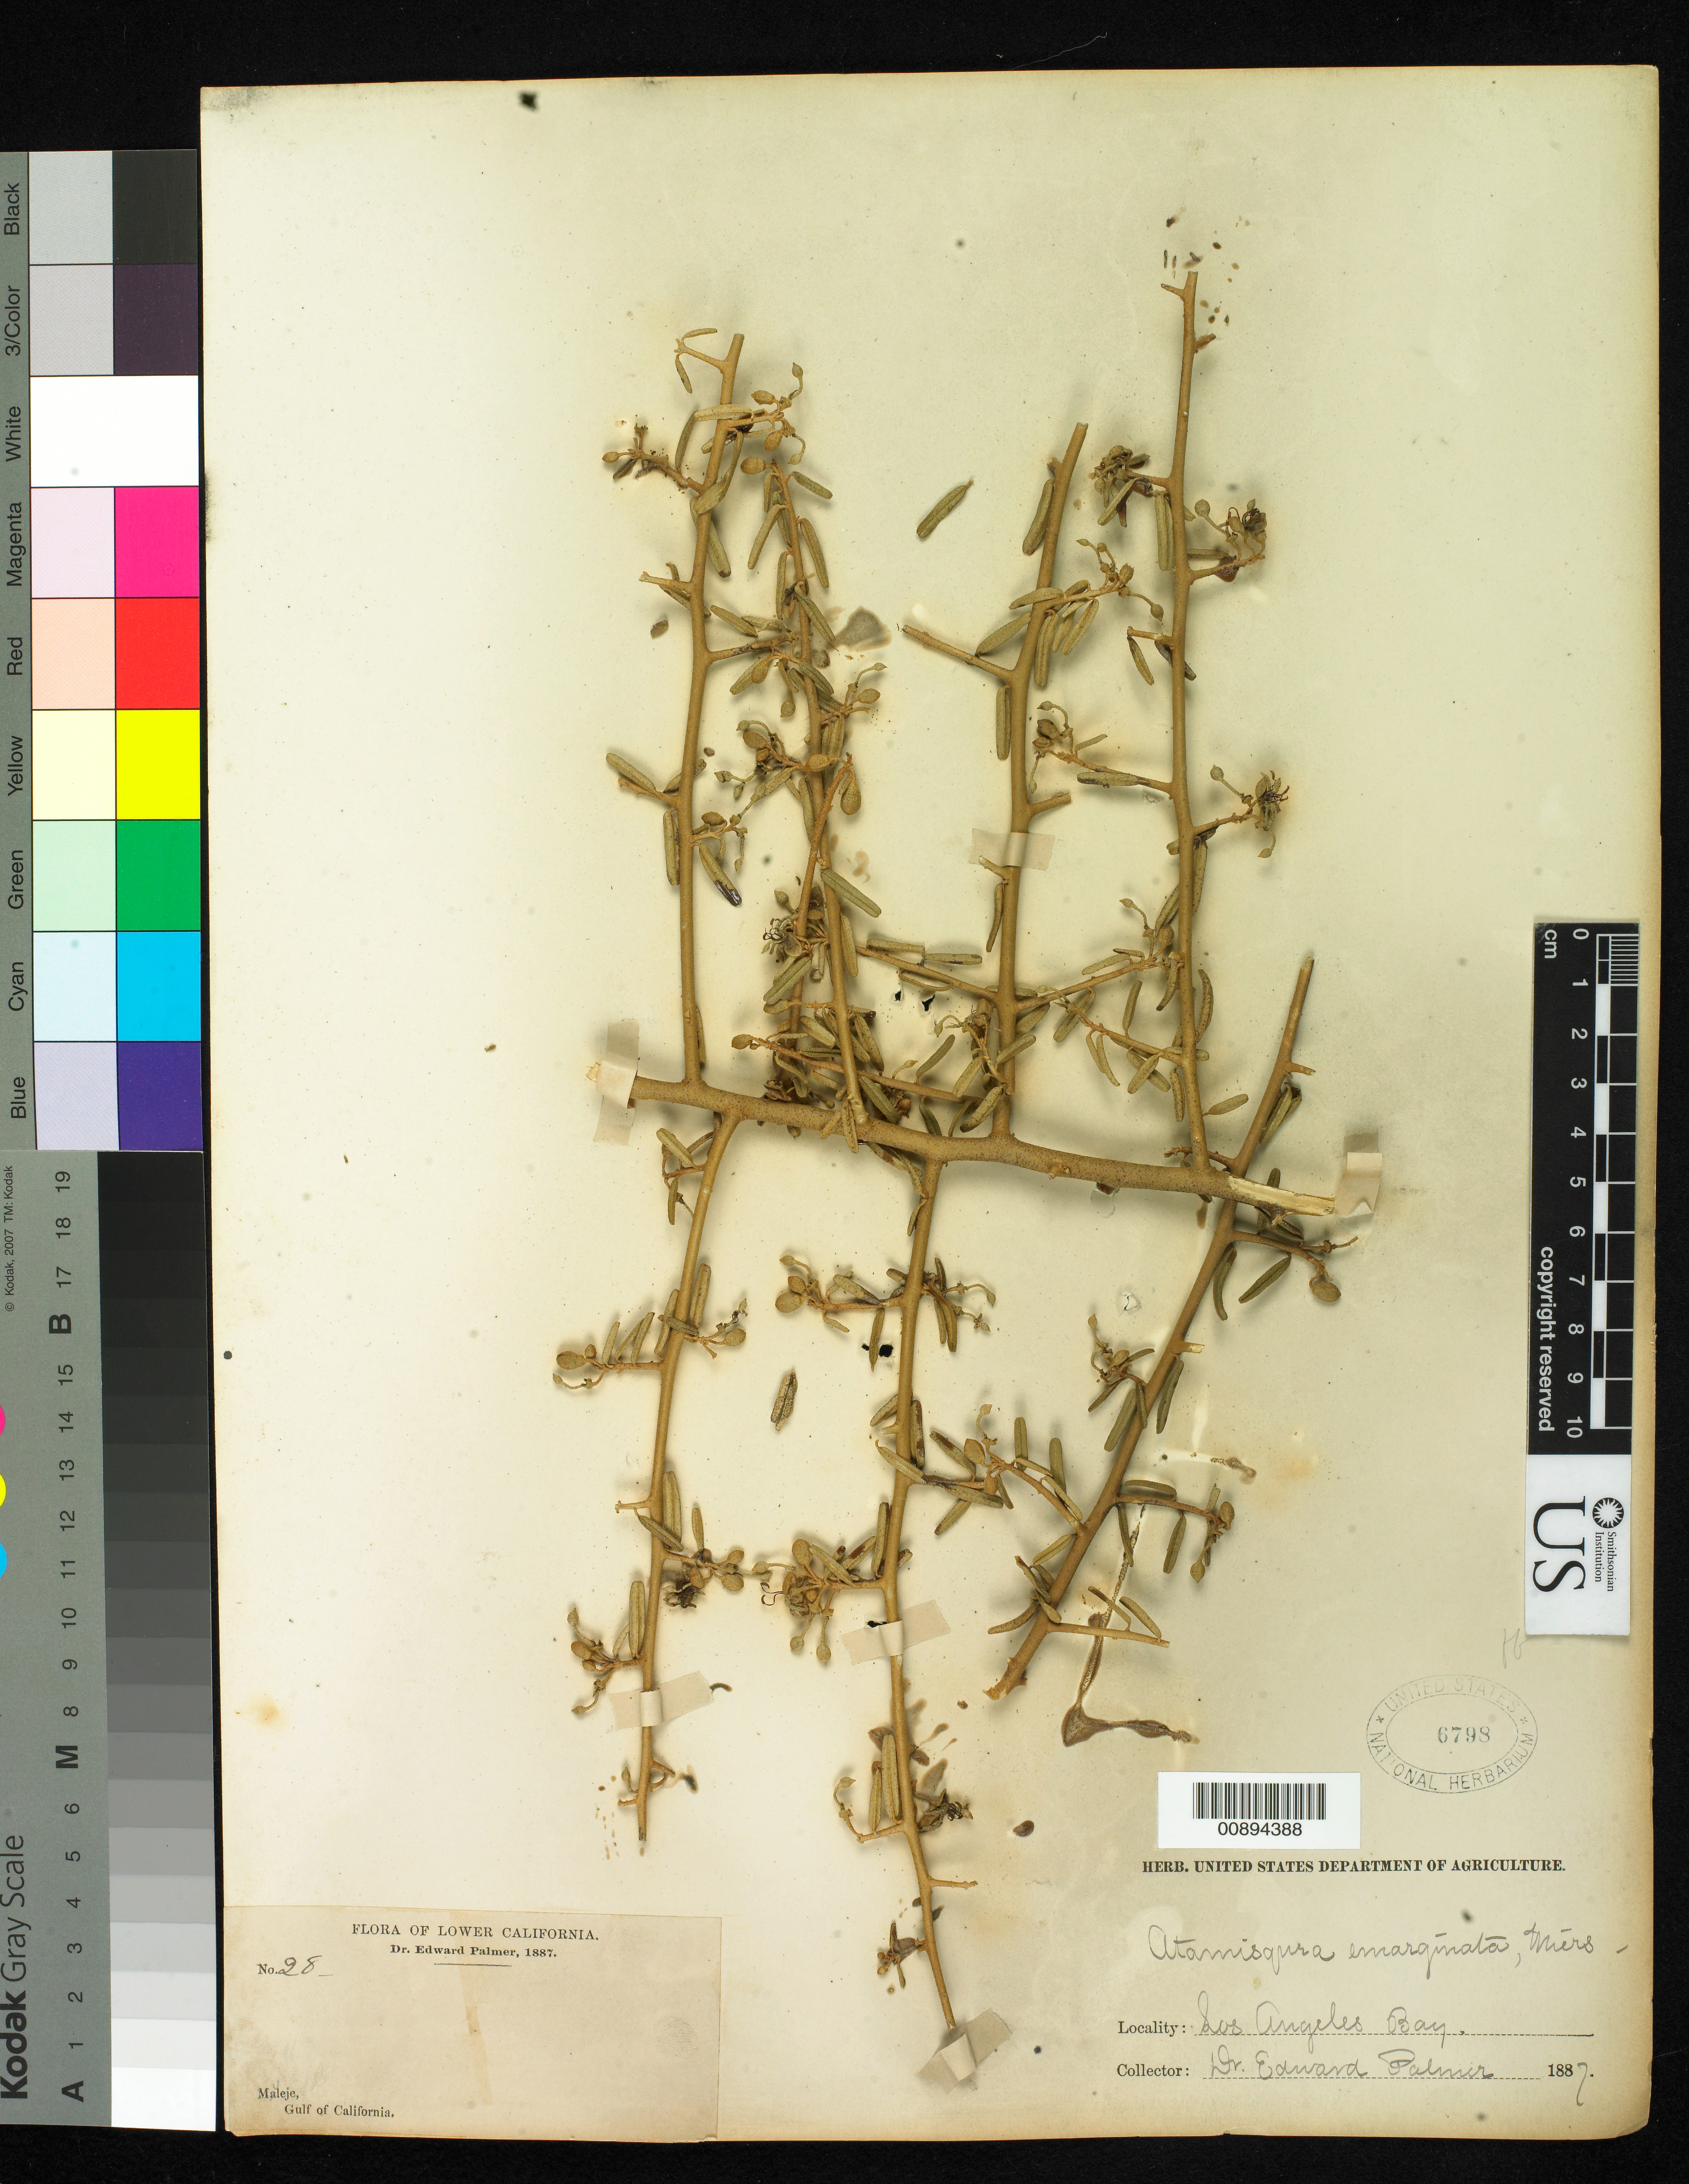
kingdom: Plantae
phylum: Tracheophyta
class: Magnoliopsida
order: Brassicales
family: Capparaceae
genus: Atamisquea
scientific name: Atamisquea emarginata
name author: Miers ex Hook. & Arn.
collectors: E. Palmer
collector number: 28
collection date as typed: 1887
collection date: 1887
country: Mexico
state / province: Baja California Sur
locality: Muleje, Baja California Sur. Gulf of California.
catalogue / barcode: US 6798